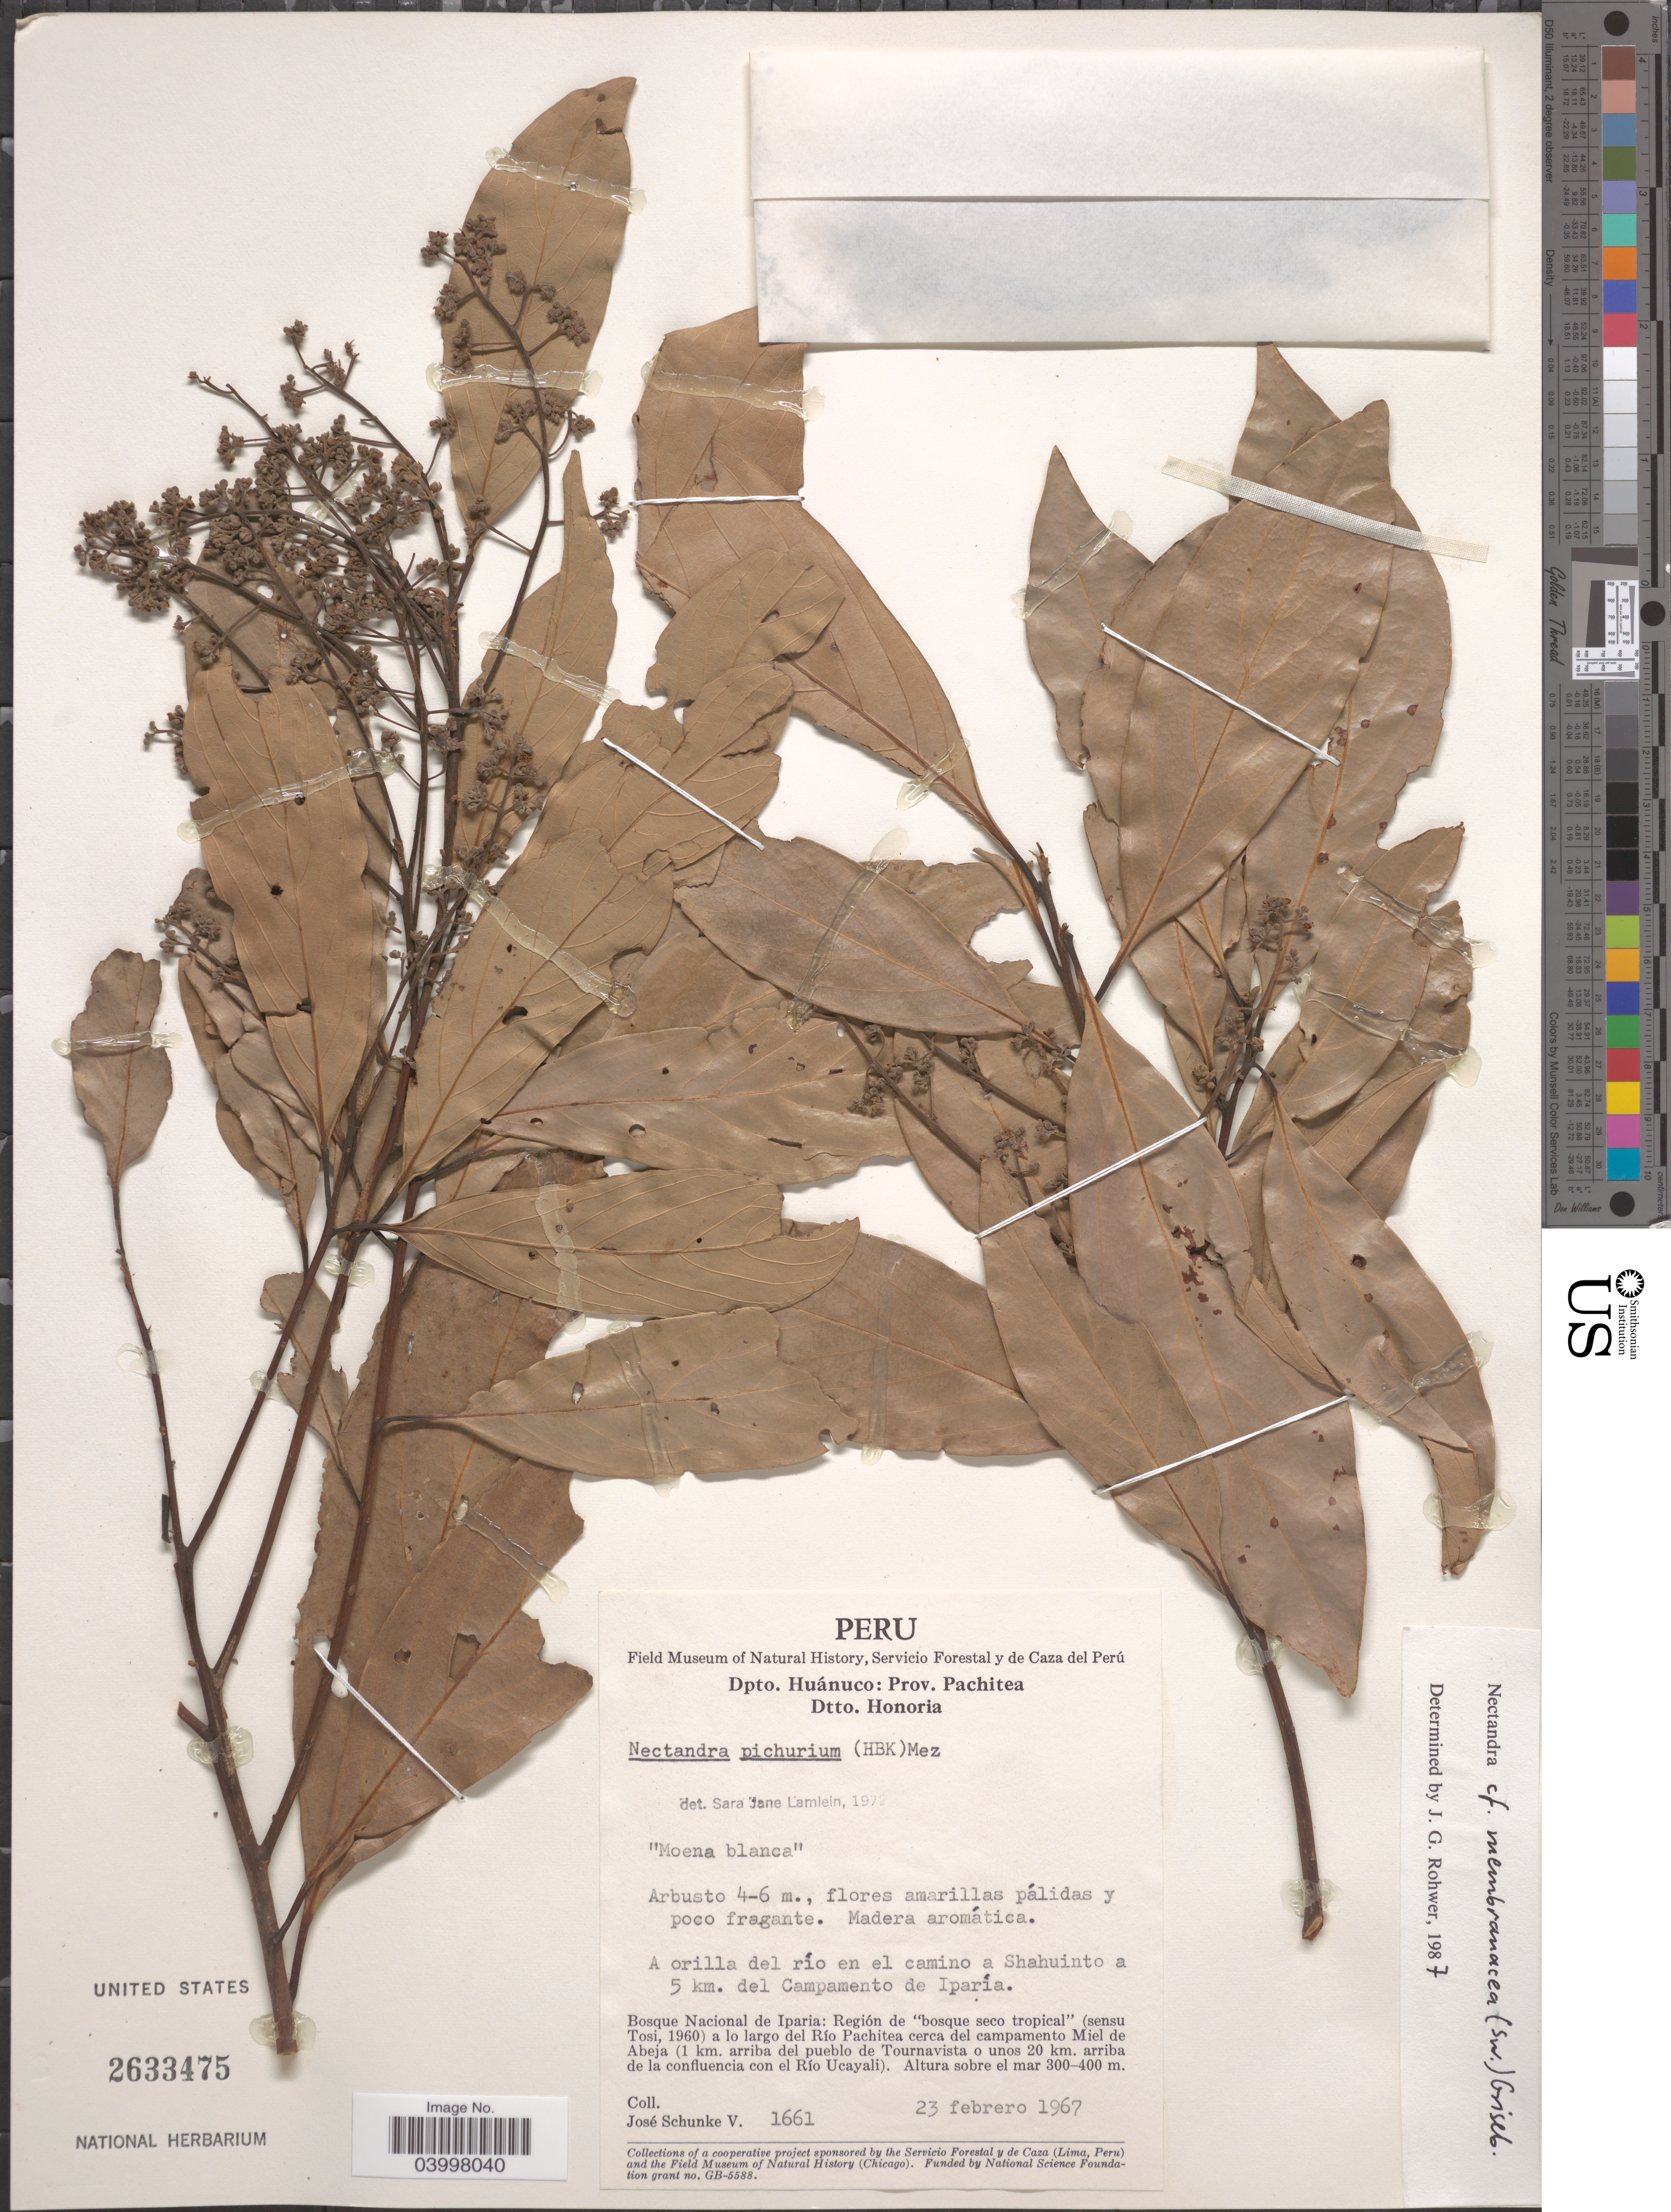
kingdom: Plantae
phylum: Tracheophyta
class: Magnoliopsida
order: Laurales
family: Lauraceae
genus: Nectandra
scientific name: Nectandra membranacea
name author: (Sw.) Griseb.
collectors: J. Schunke Vigo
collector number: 1661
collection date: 1967-02-23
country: Peru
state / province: Huánuco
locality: Dpto. Huánuco: Prov. Pachitea. Dtto. Honoria. A orilla del río en el camino a Shahuinto a 5 km. del Campamento de Iparía. Bosque Nacional de Iparia: Región de 'bosque seco tropical' (sensu Tosi, 1960) a lo largo del Río Pachitea cerca del campamento Miel de Abeja (1 km. arriba del pueblo de Tournavista o unos 20 km. arriba de la confluencia con el Río Ucayali).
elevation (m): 300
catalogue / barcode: US 2633475